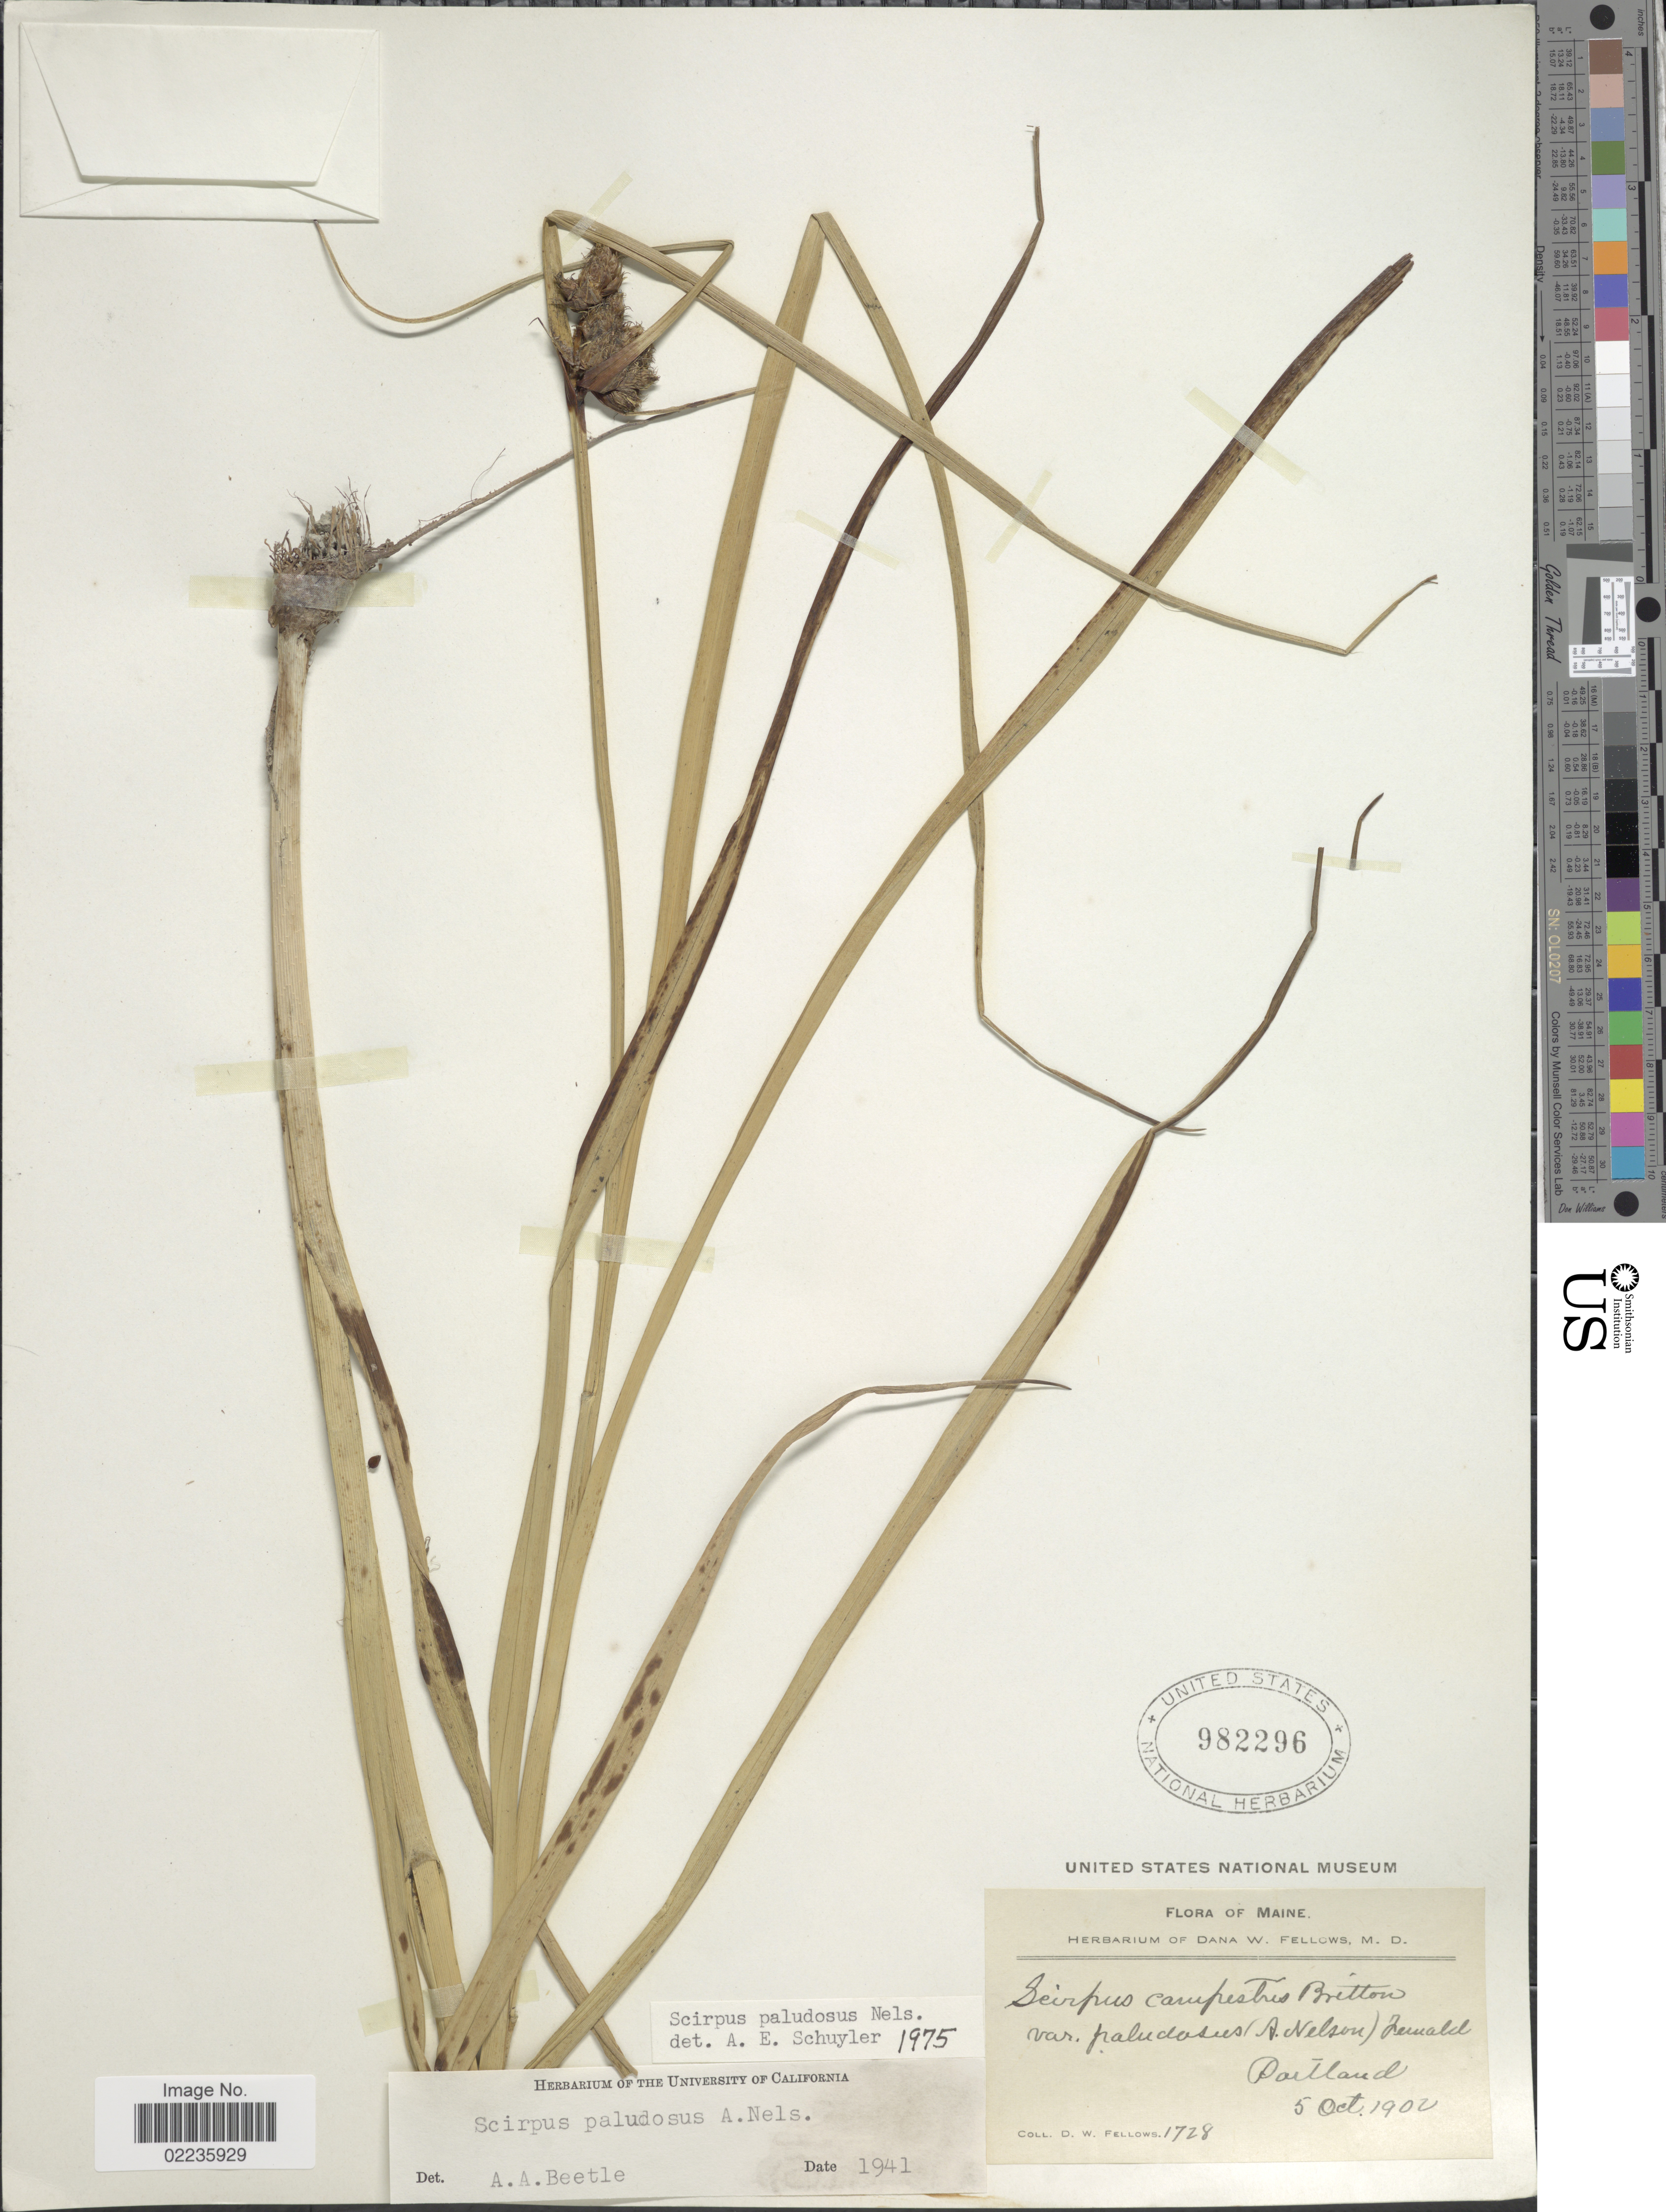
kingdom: Plantae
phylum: Tracheophyta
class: Liliopsida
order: Poales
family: Cyperaceae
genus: Bolboschoenus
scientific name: Bolboschoenus maritimus subsp. paludosus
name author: (A. Nelson) T. Koyama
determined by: Strong, M. T., (US), Smithsonian Institution - National Museum of Natural History (UNITED STATES)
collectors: D. W. Fellows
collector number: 1728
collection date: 1902-10-05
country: United States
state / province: Maine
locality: Portland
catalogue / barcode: US 982296